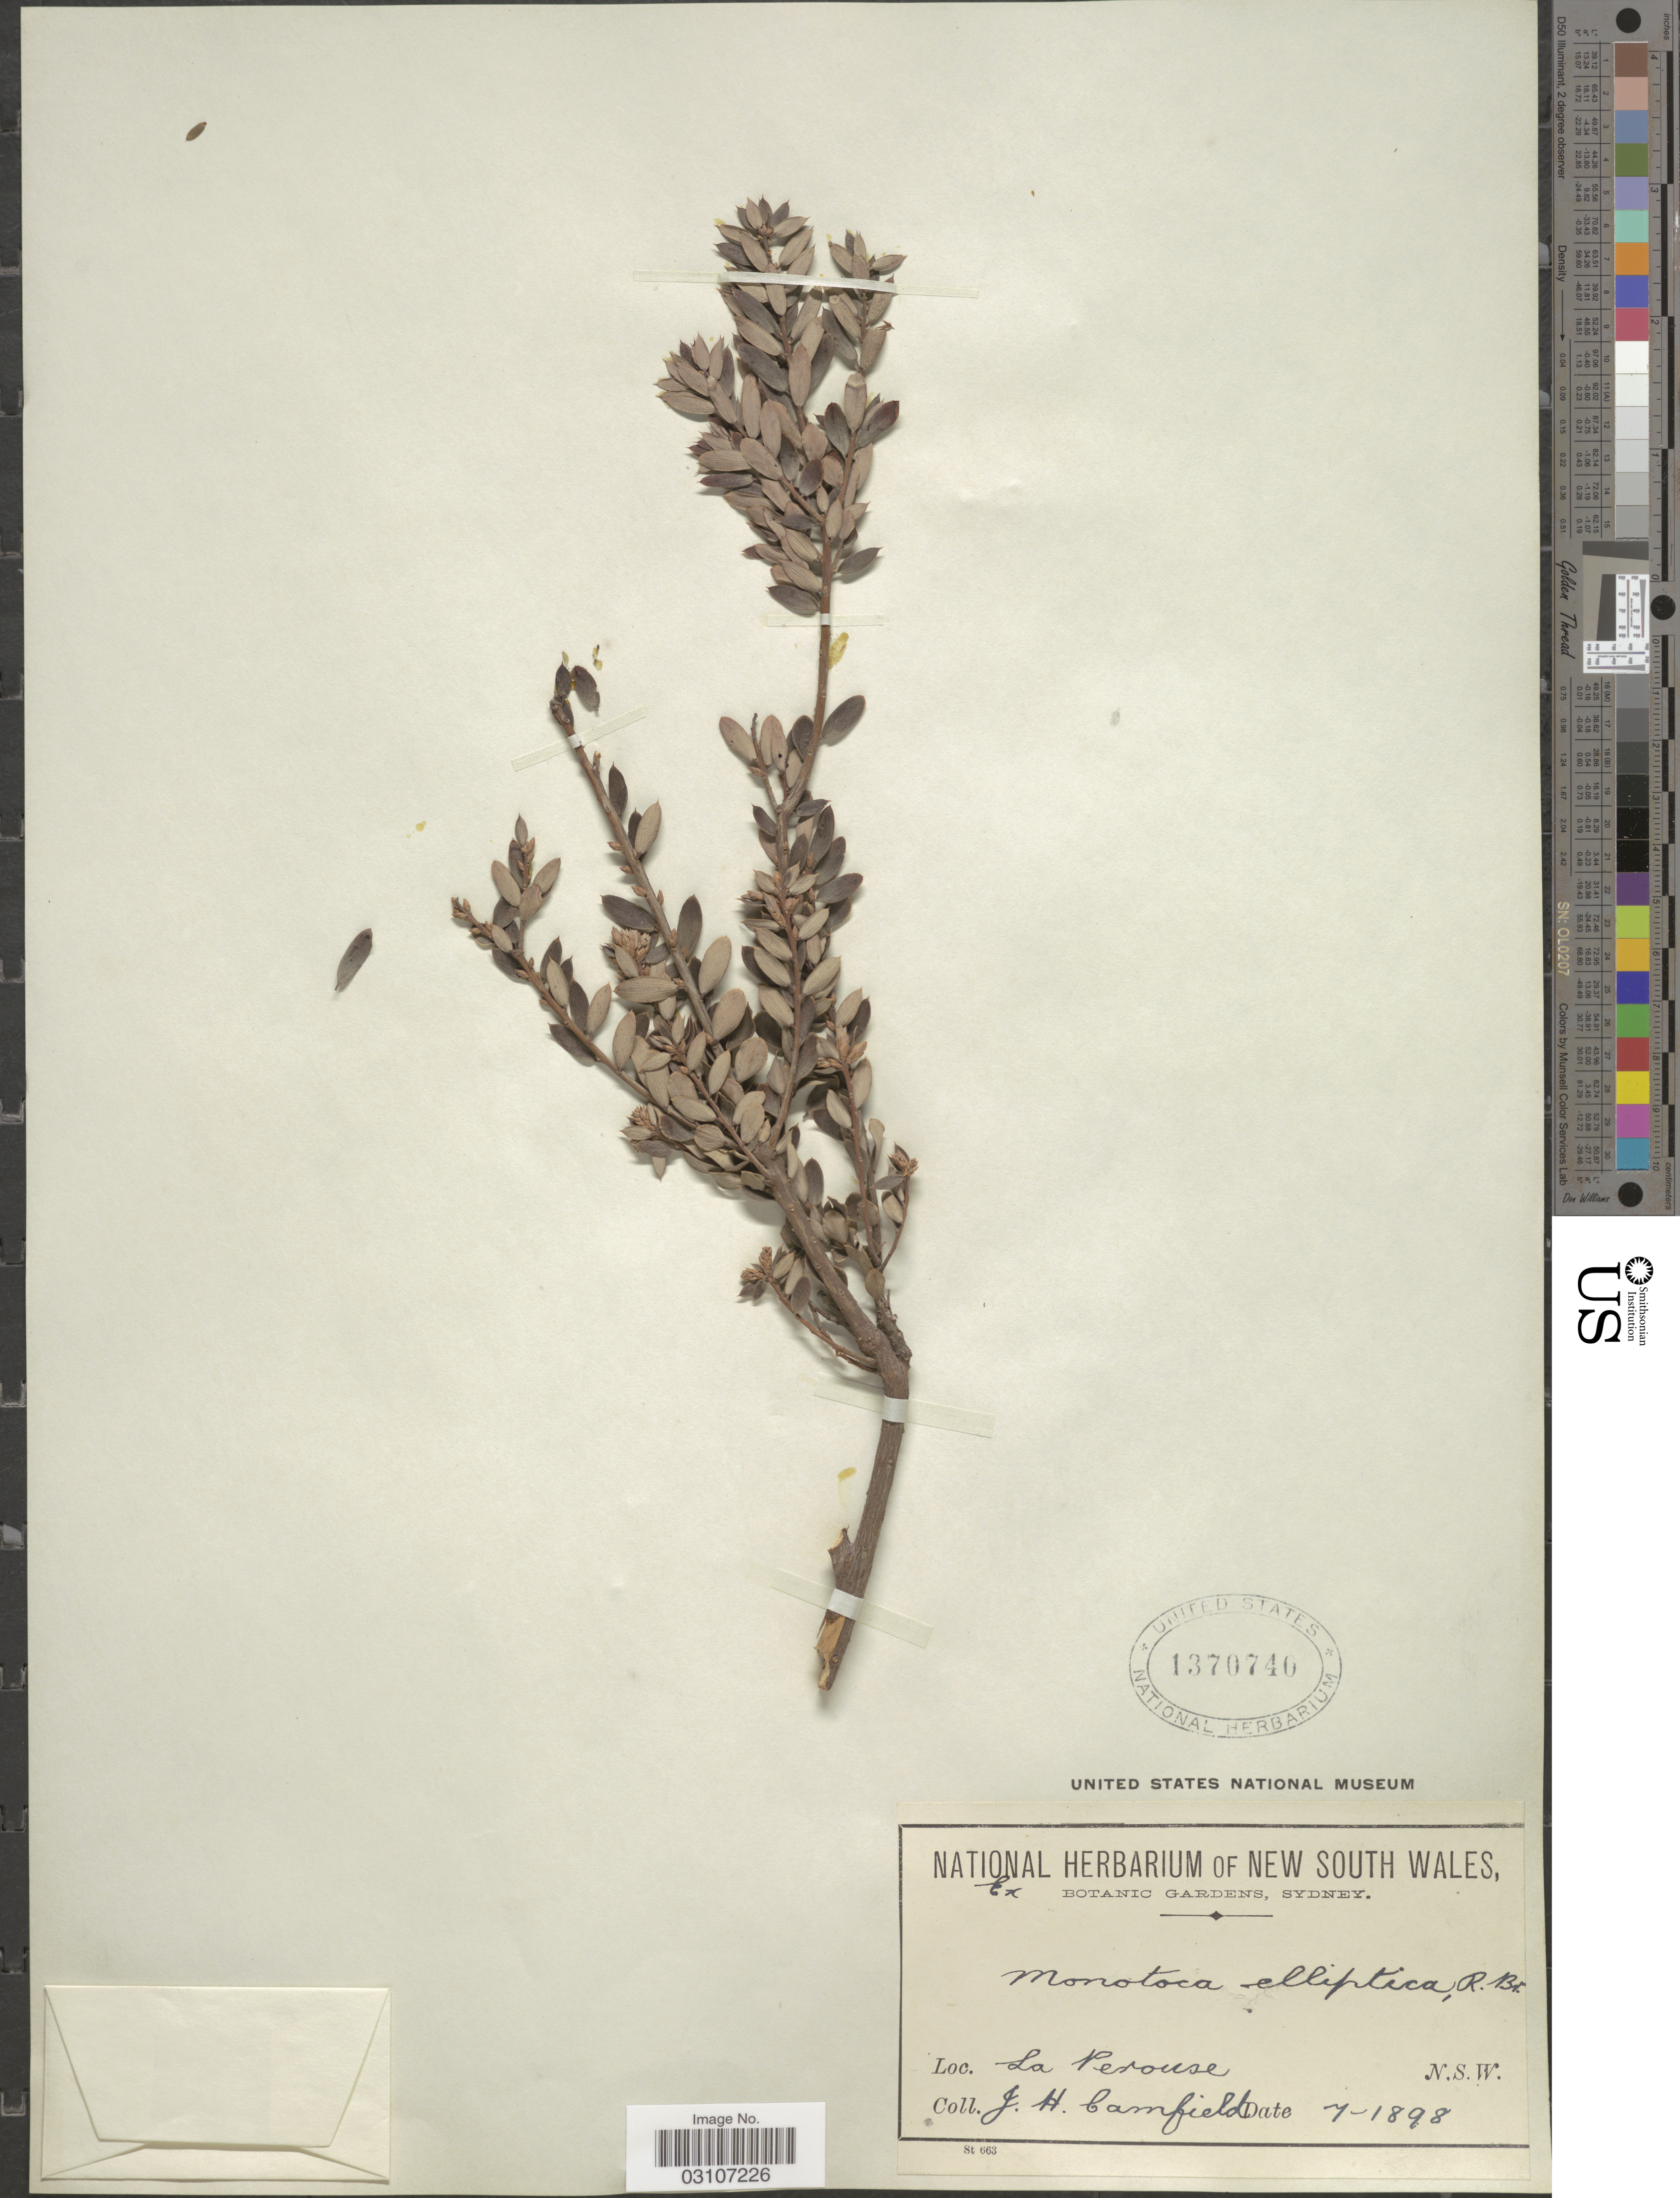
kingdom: Plantae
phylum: Tracheophyta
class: Magnoliopsida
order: Ericales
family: Ericaceae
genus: Monotoca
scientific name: Monotoca elliptica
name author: (Sm.) R. Br.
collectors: J. Camfield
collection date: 1898-07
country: Australia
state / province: New South Wales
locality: La Perouse N.S.W.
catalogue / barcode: US 1370740